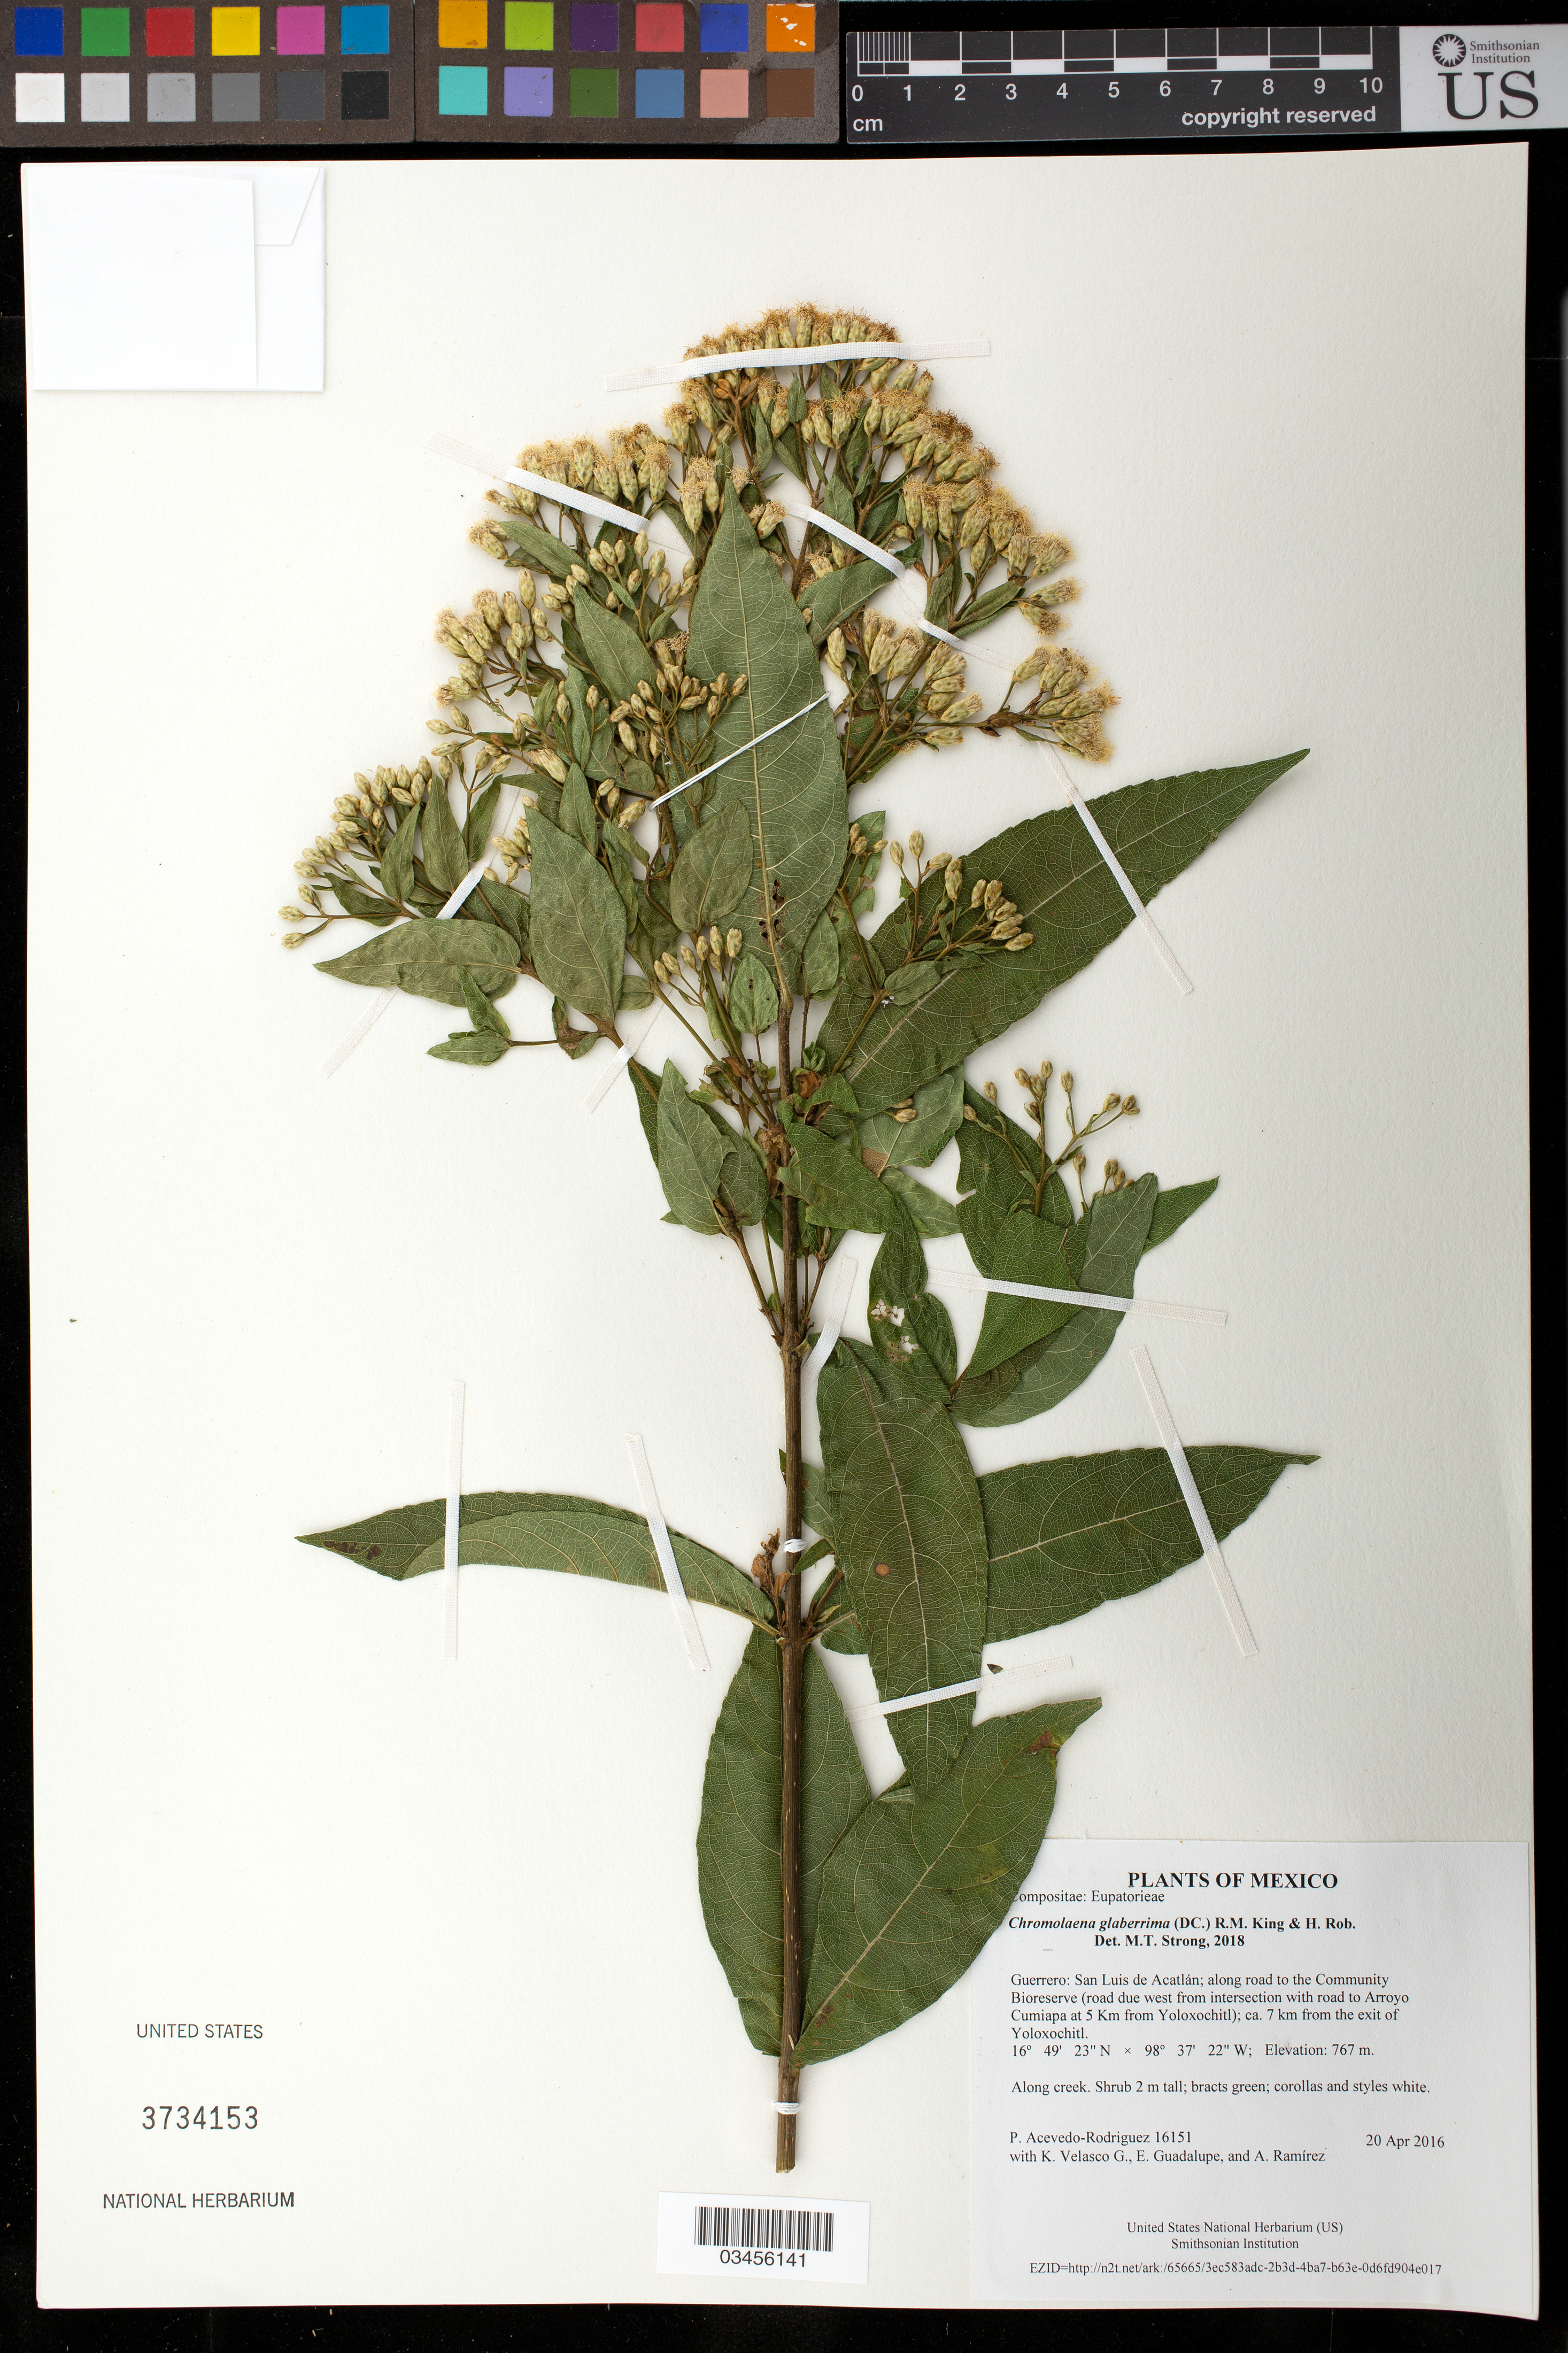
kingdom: Plantae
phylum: Tracheophyta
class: Magnoliopsida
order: Asterales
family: Asteraceae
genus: Chromolaena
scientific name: Chromolaena glaberrima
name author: (DC.) R.M. King & H. Rob.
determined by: Strong, Mark T., (BOT), Smithsonian Institution - National Museum of Natural History (UNITED STATES)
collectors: P. Acevedo-Rodr., K. Velasco G., E. Guadalupe & A. Ramírez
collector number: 16151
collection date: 2016-04-20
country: Mexico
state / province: Guerrero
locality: San Luis de Acatlán; along road to the Community Bioreserve (rd due west from intersection with rd to Arroyo Cumiapa at 5 Km from Yoloxochitl); ca. 7 km from the exit of Yoloxochitl.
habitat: Along creek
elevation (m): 767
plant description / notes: US, NY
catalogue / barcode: US 3734153